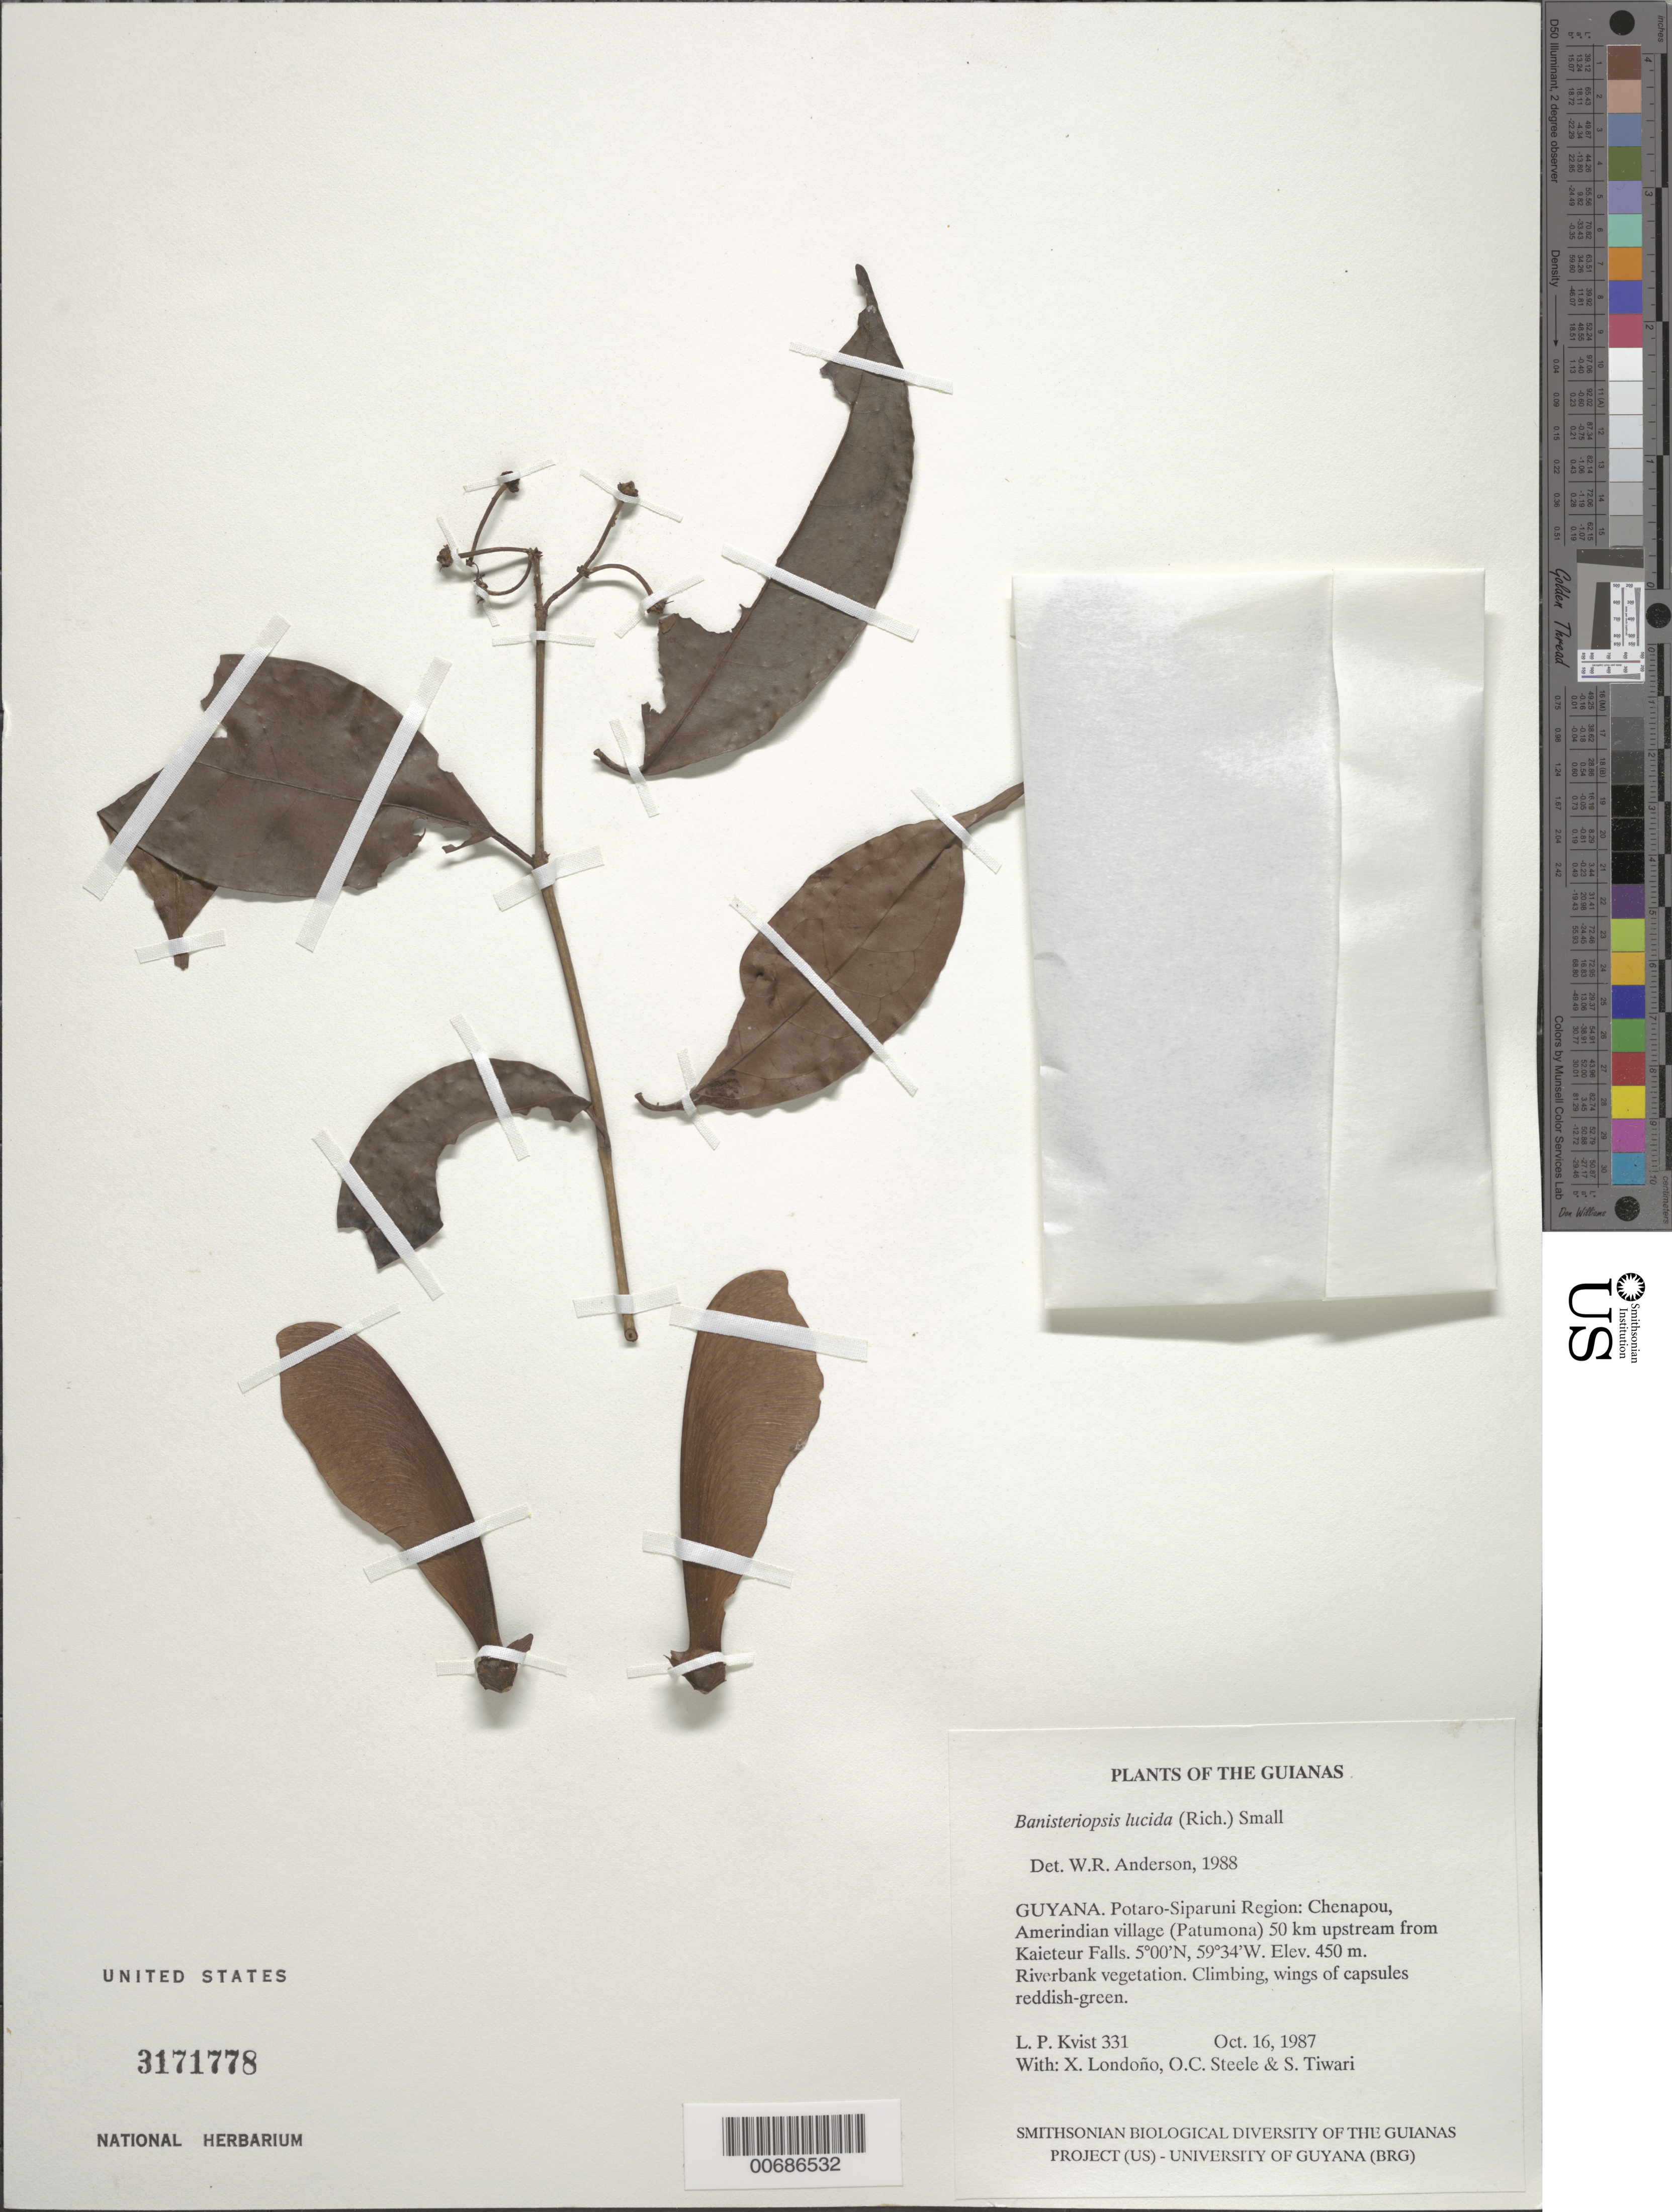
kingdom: Plantae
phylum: Tracheophyta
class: Magnoliopsida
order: Malpighiales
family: Malpighiaceae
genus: Banisteriopsis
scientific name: Banisteriopsis lucida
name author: (Rich.) Small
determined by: Anderson, W. R., (MICH), University of Michigan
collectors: L. P. Kvist, X. Londoño, O. C. Steele & S. Tiwari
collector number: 331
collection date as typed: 6 October 1987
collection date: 1987-10-06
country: Guyana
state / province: Potaro-Siparuni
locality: Chenapou, Amerindian village (Patumona) 50 km upstream from Kaieteur Falls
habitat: Riverbank vegetation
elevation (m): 450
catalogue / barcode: US 3171778